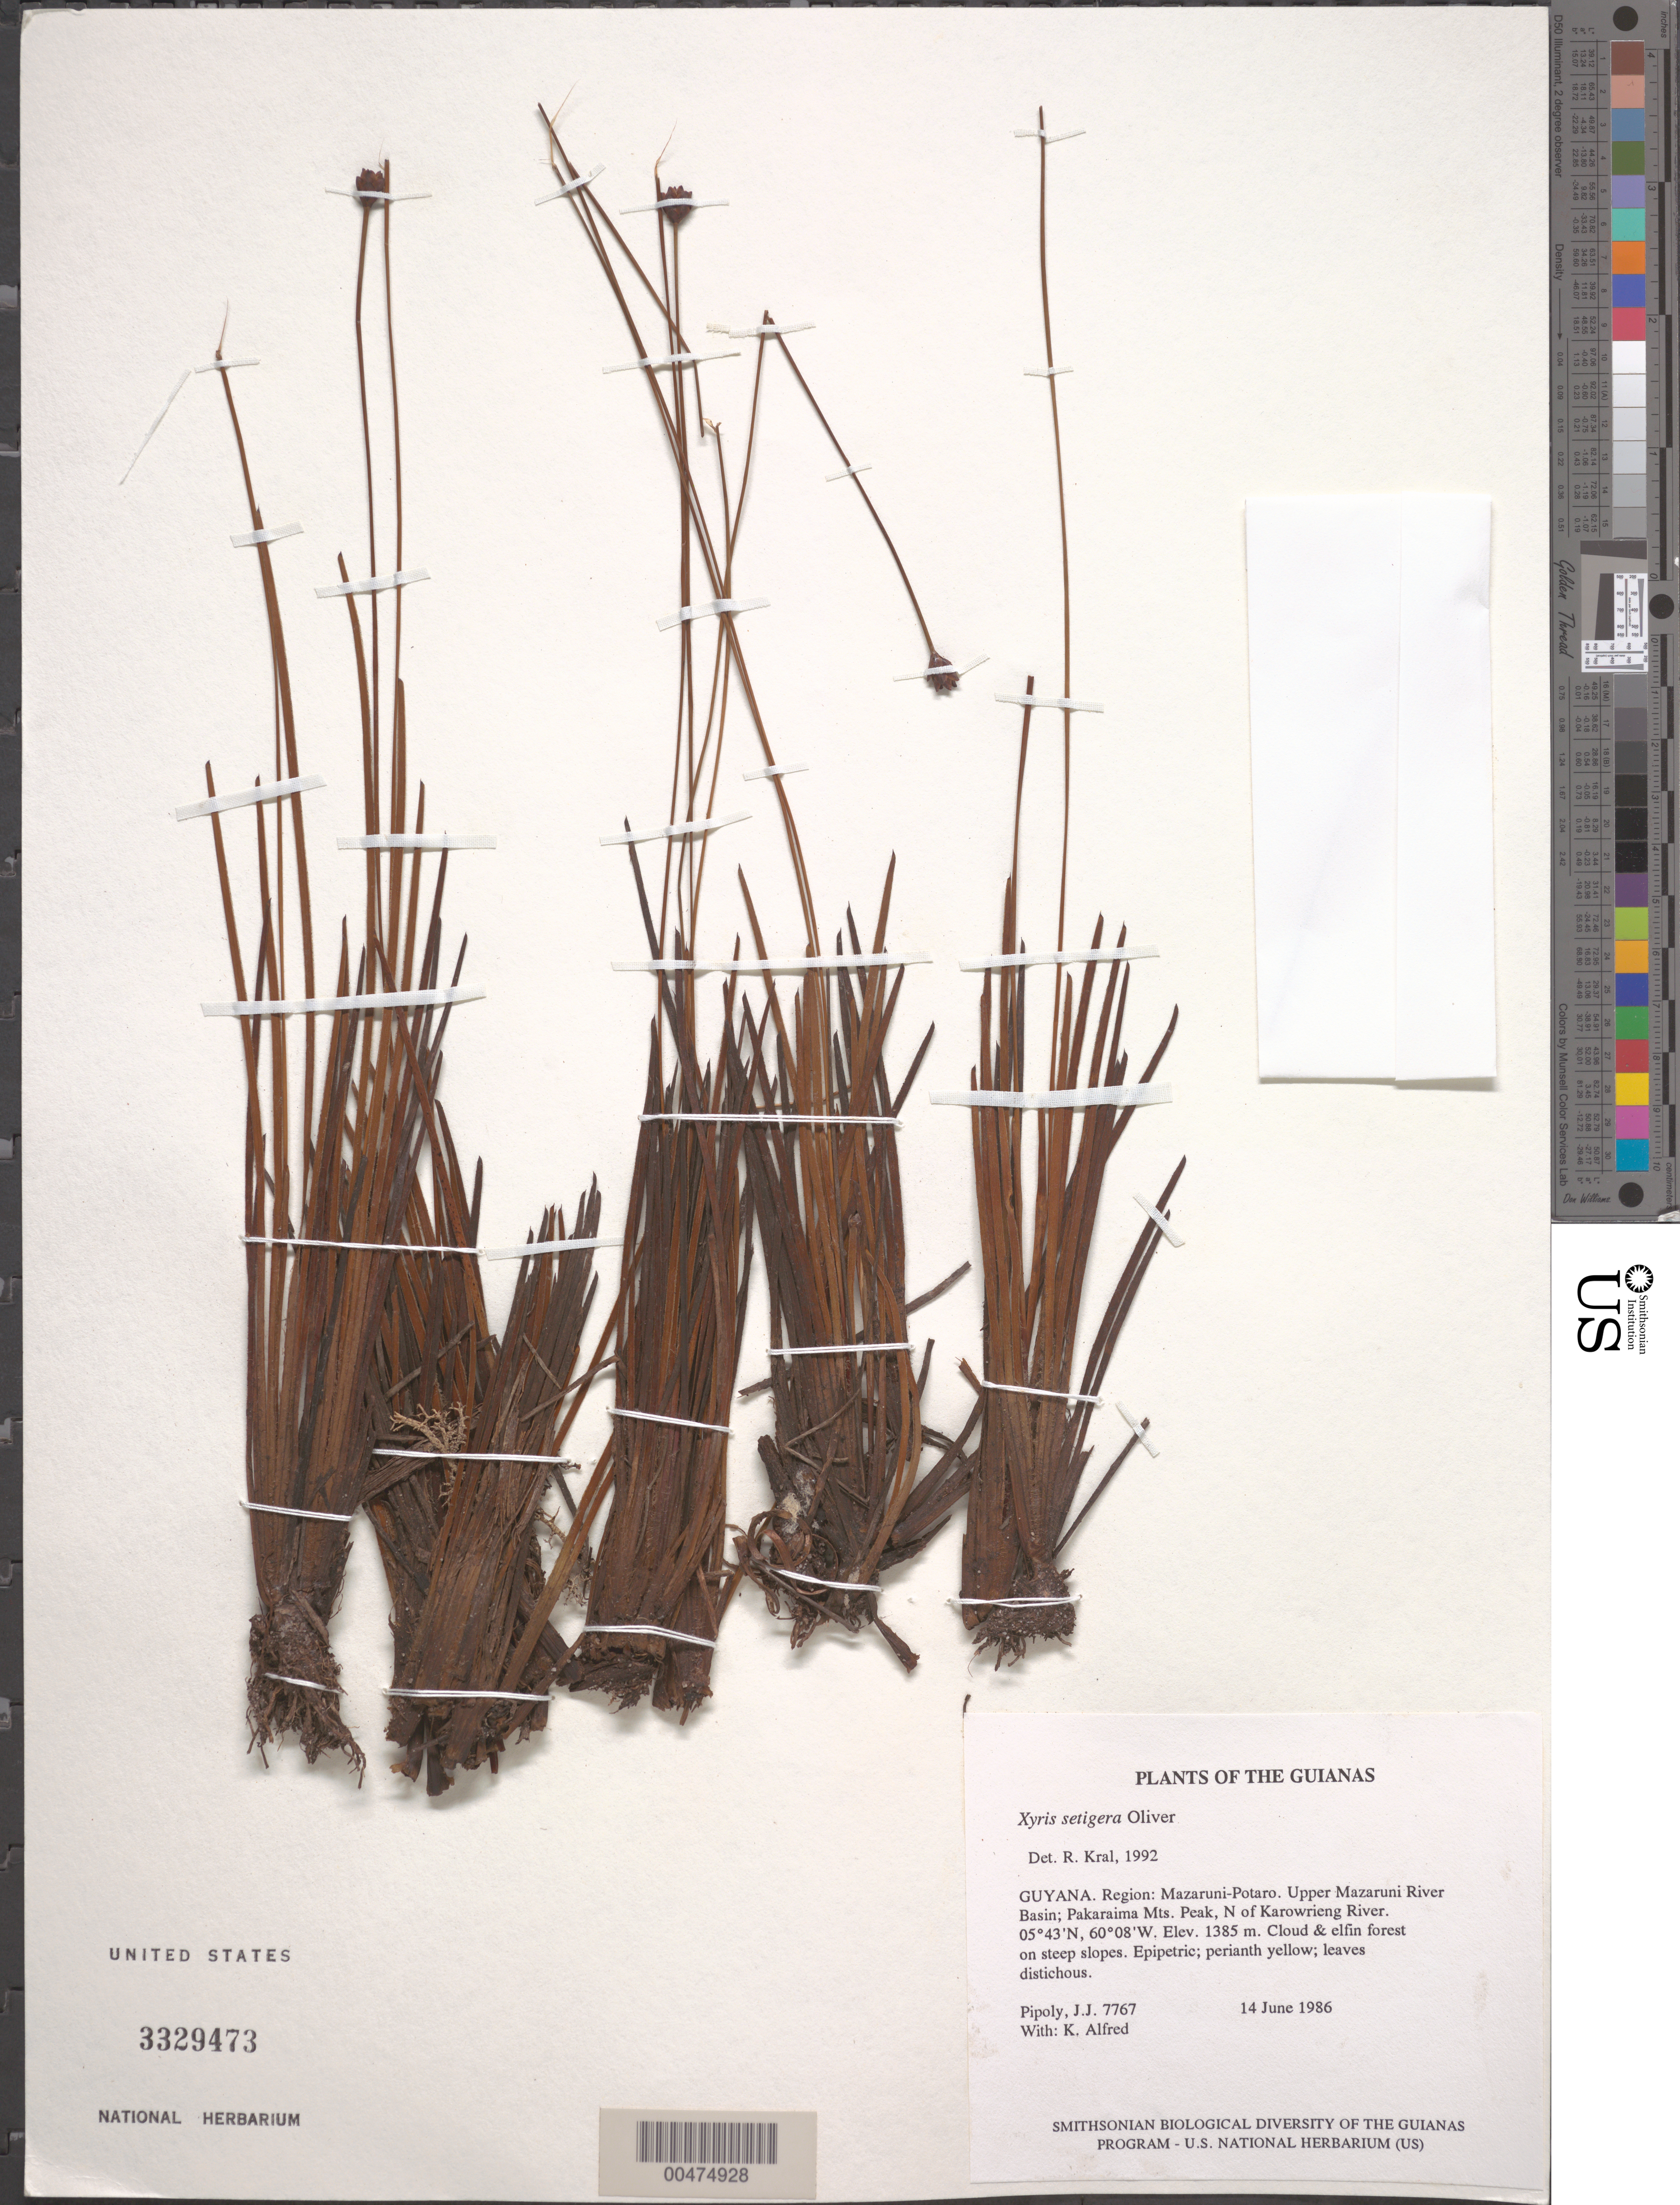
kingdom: Plantae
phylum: Tracheophyta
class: Liliopsida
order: Poales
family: Xyridaceae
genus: Xyris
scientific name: Xyris setigera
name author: Oliv.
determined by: Kral, Robert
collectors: J. J. Pipoly & K. Alfred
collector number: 7767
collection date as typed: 14 June 1986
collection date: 1986-06-14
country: Guyana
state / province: Cuyuni-Mazaruni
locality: Upper Mazaruni River Basin; Pakaraima Mts. Peak, N of Karowrieng River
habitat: Cloud & elfin forest on steep slopes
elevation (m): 1385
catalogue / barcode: US 3329473